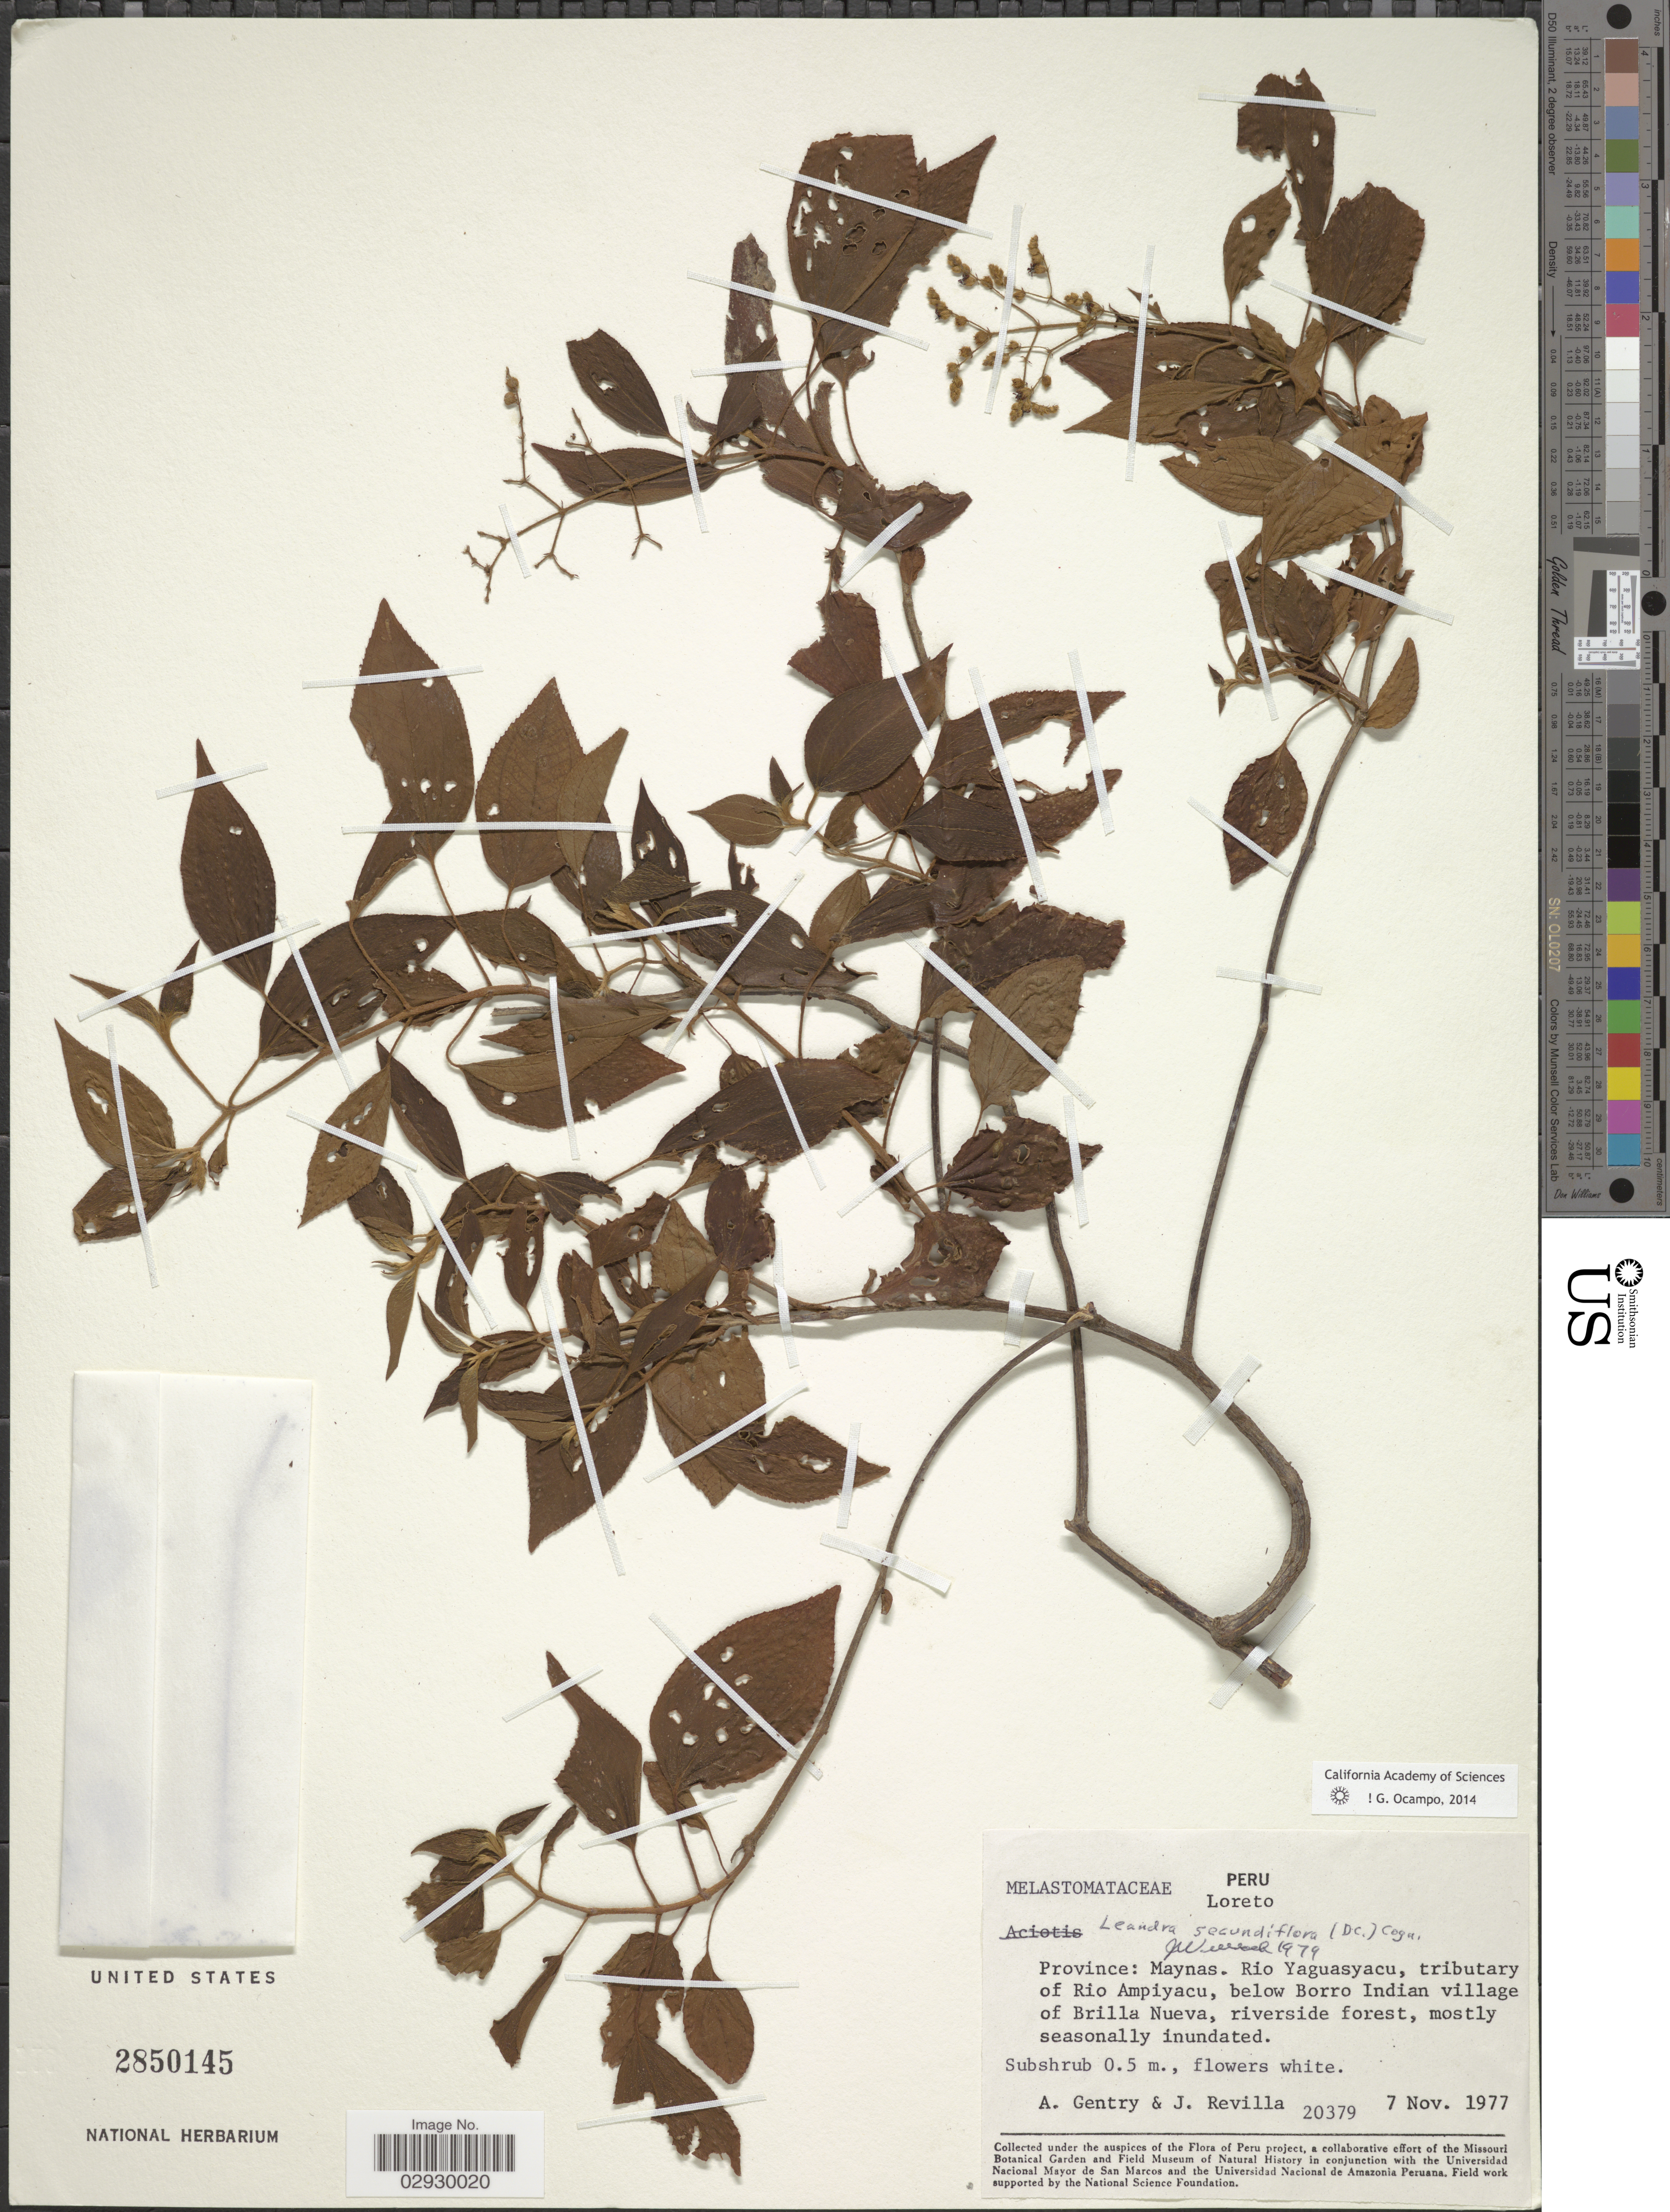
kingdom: Plantae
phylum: Tracheophyta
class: Magnoliopsida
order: Myrtales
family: Melastomataceae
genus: Leandra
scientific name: Leandra secundiflora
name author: (DC.) Cogn.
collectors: A. H. Gentry & J. Revilla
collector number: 20379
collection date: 1977-11-07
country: Peru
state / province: Loreto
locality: Province: Maynas. Rio Yaguasyacu, tributary of Rio Ampiyacu, below Borro Indian village of Brilla Nueva.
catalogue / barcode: US 2850145